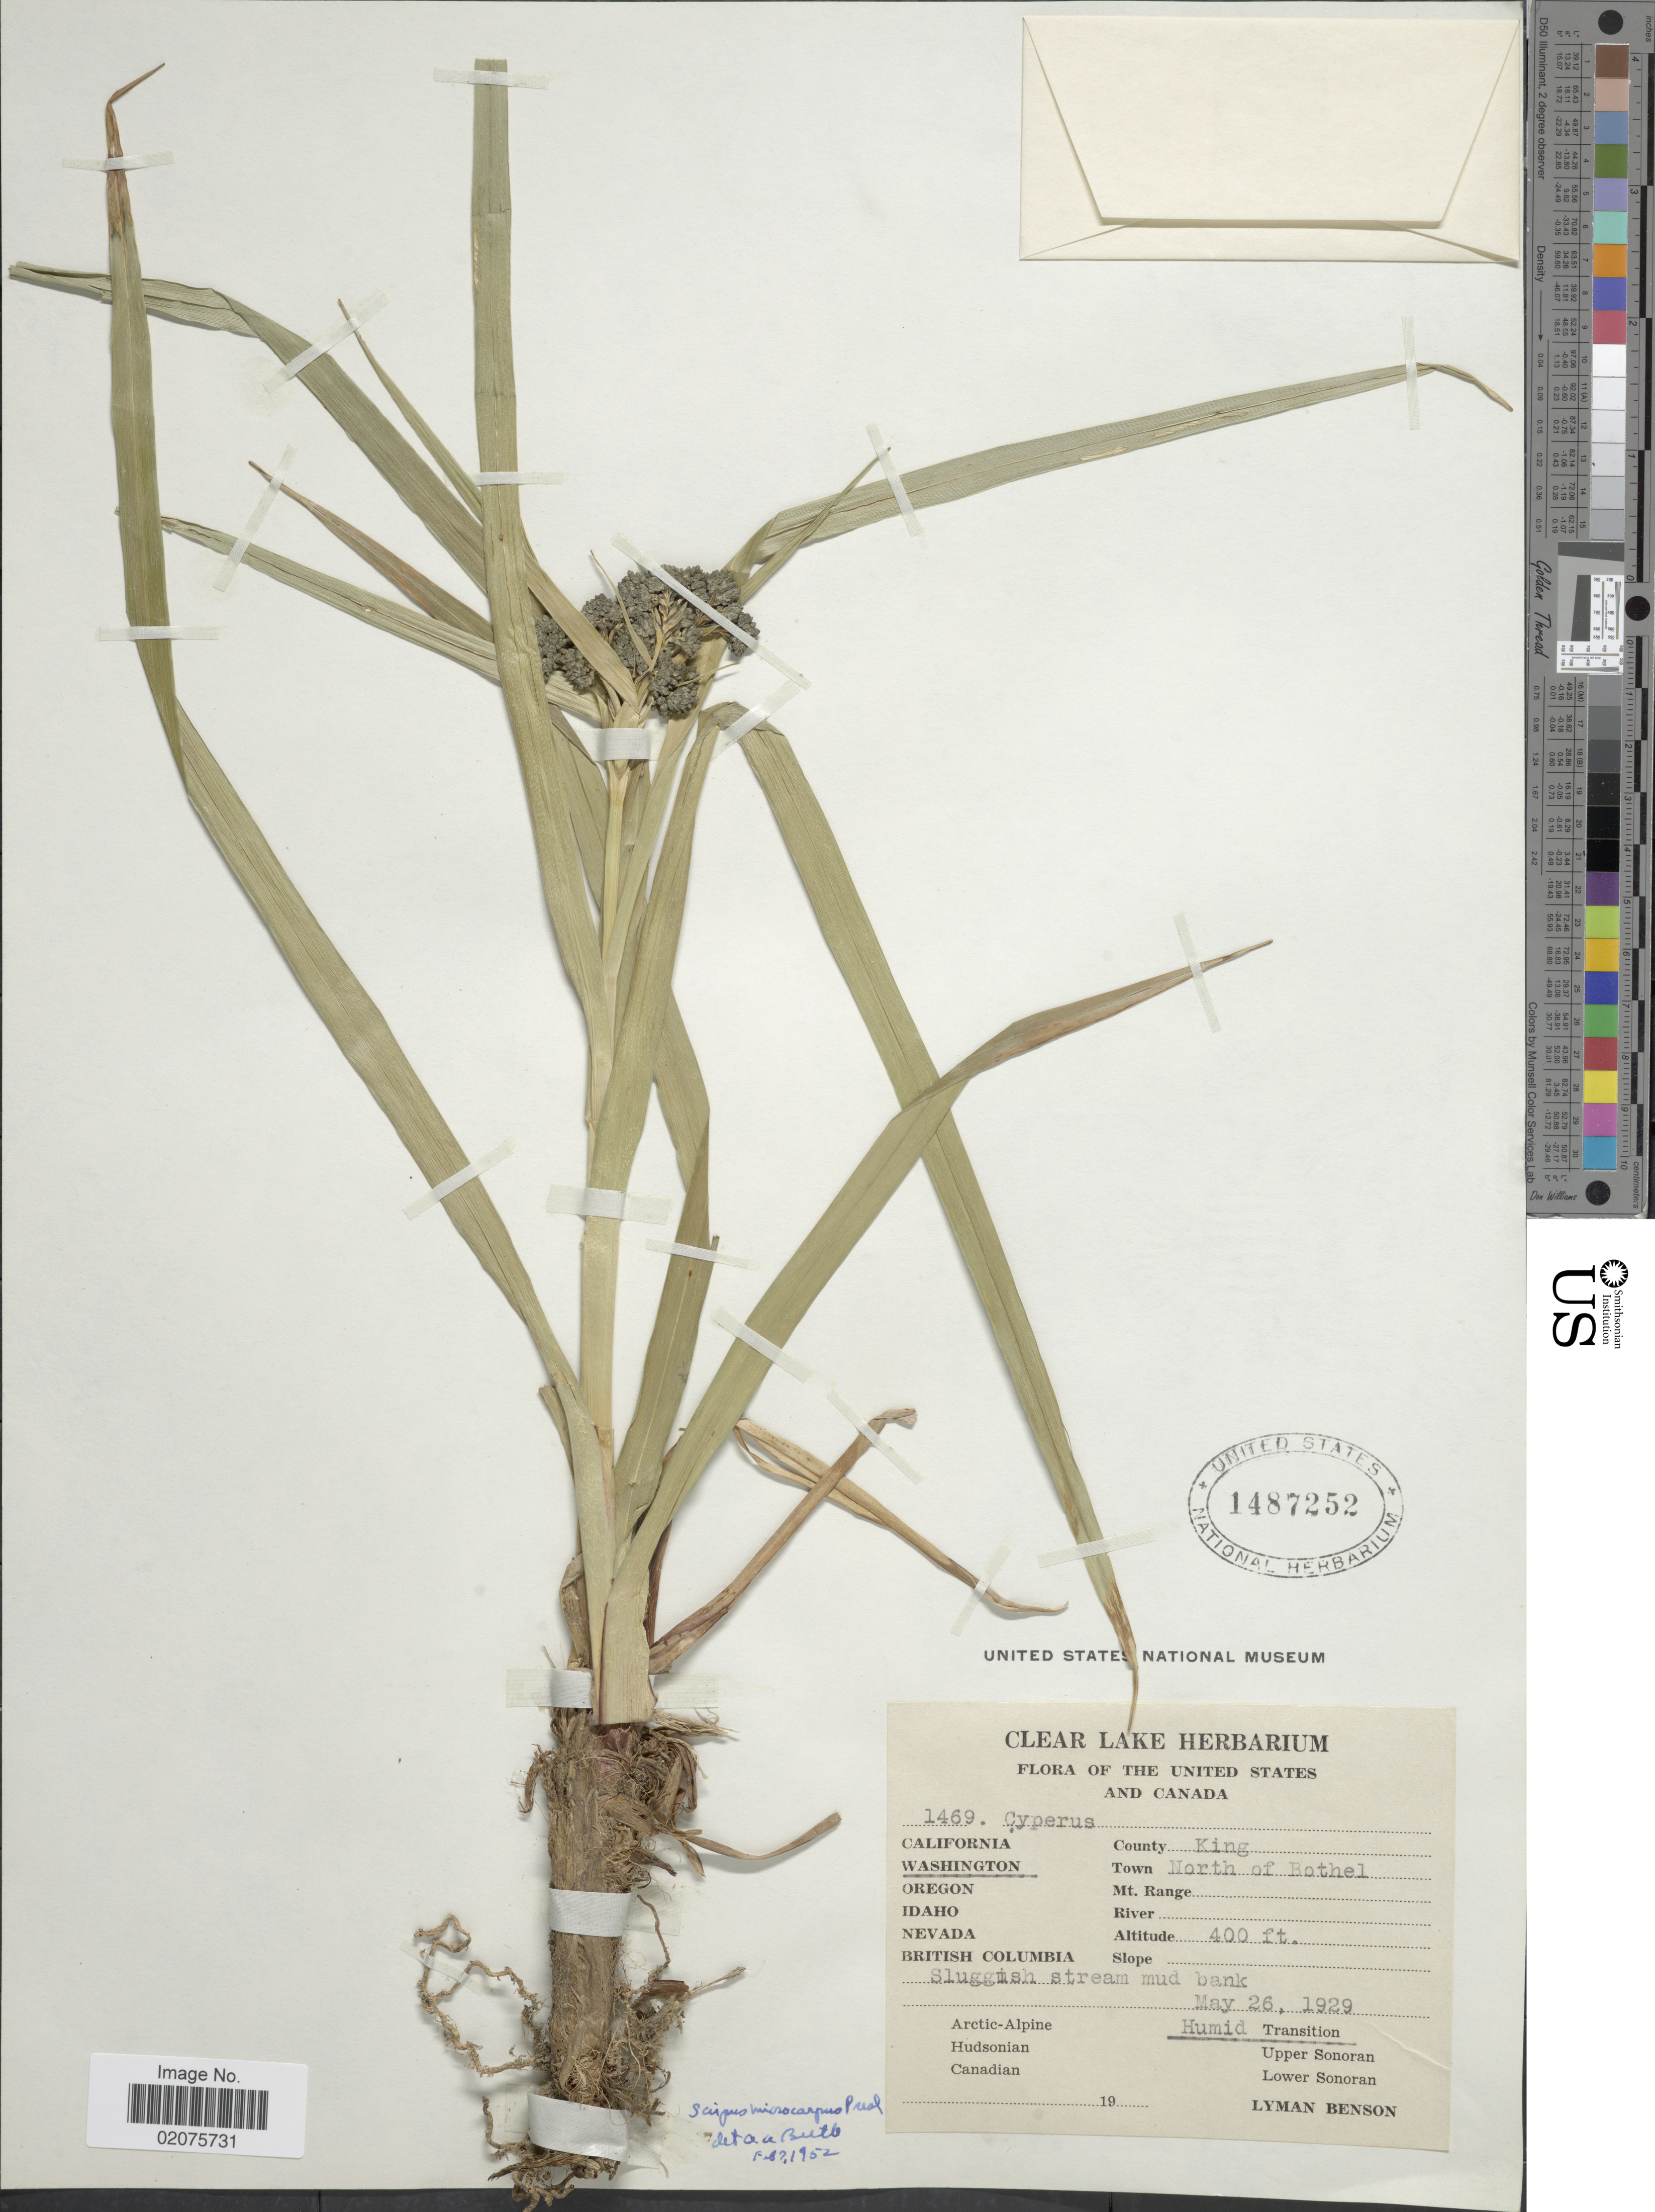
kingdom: Plantae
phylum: Tracheophyta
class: Liliopsida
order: Poales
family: Cyperaceae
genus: Scirpus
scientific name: Scirpus microcarpus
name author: J. Presl & C. Presl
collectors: L. D. Benson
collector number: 1469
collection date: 1929-05-26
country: United States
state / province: Washington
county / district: King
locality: County: king. Town: North of Bothel. Sluggish stream mud bank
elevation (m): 122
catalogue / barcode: US 1487252